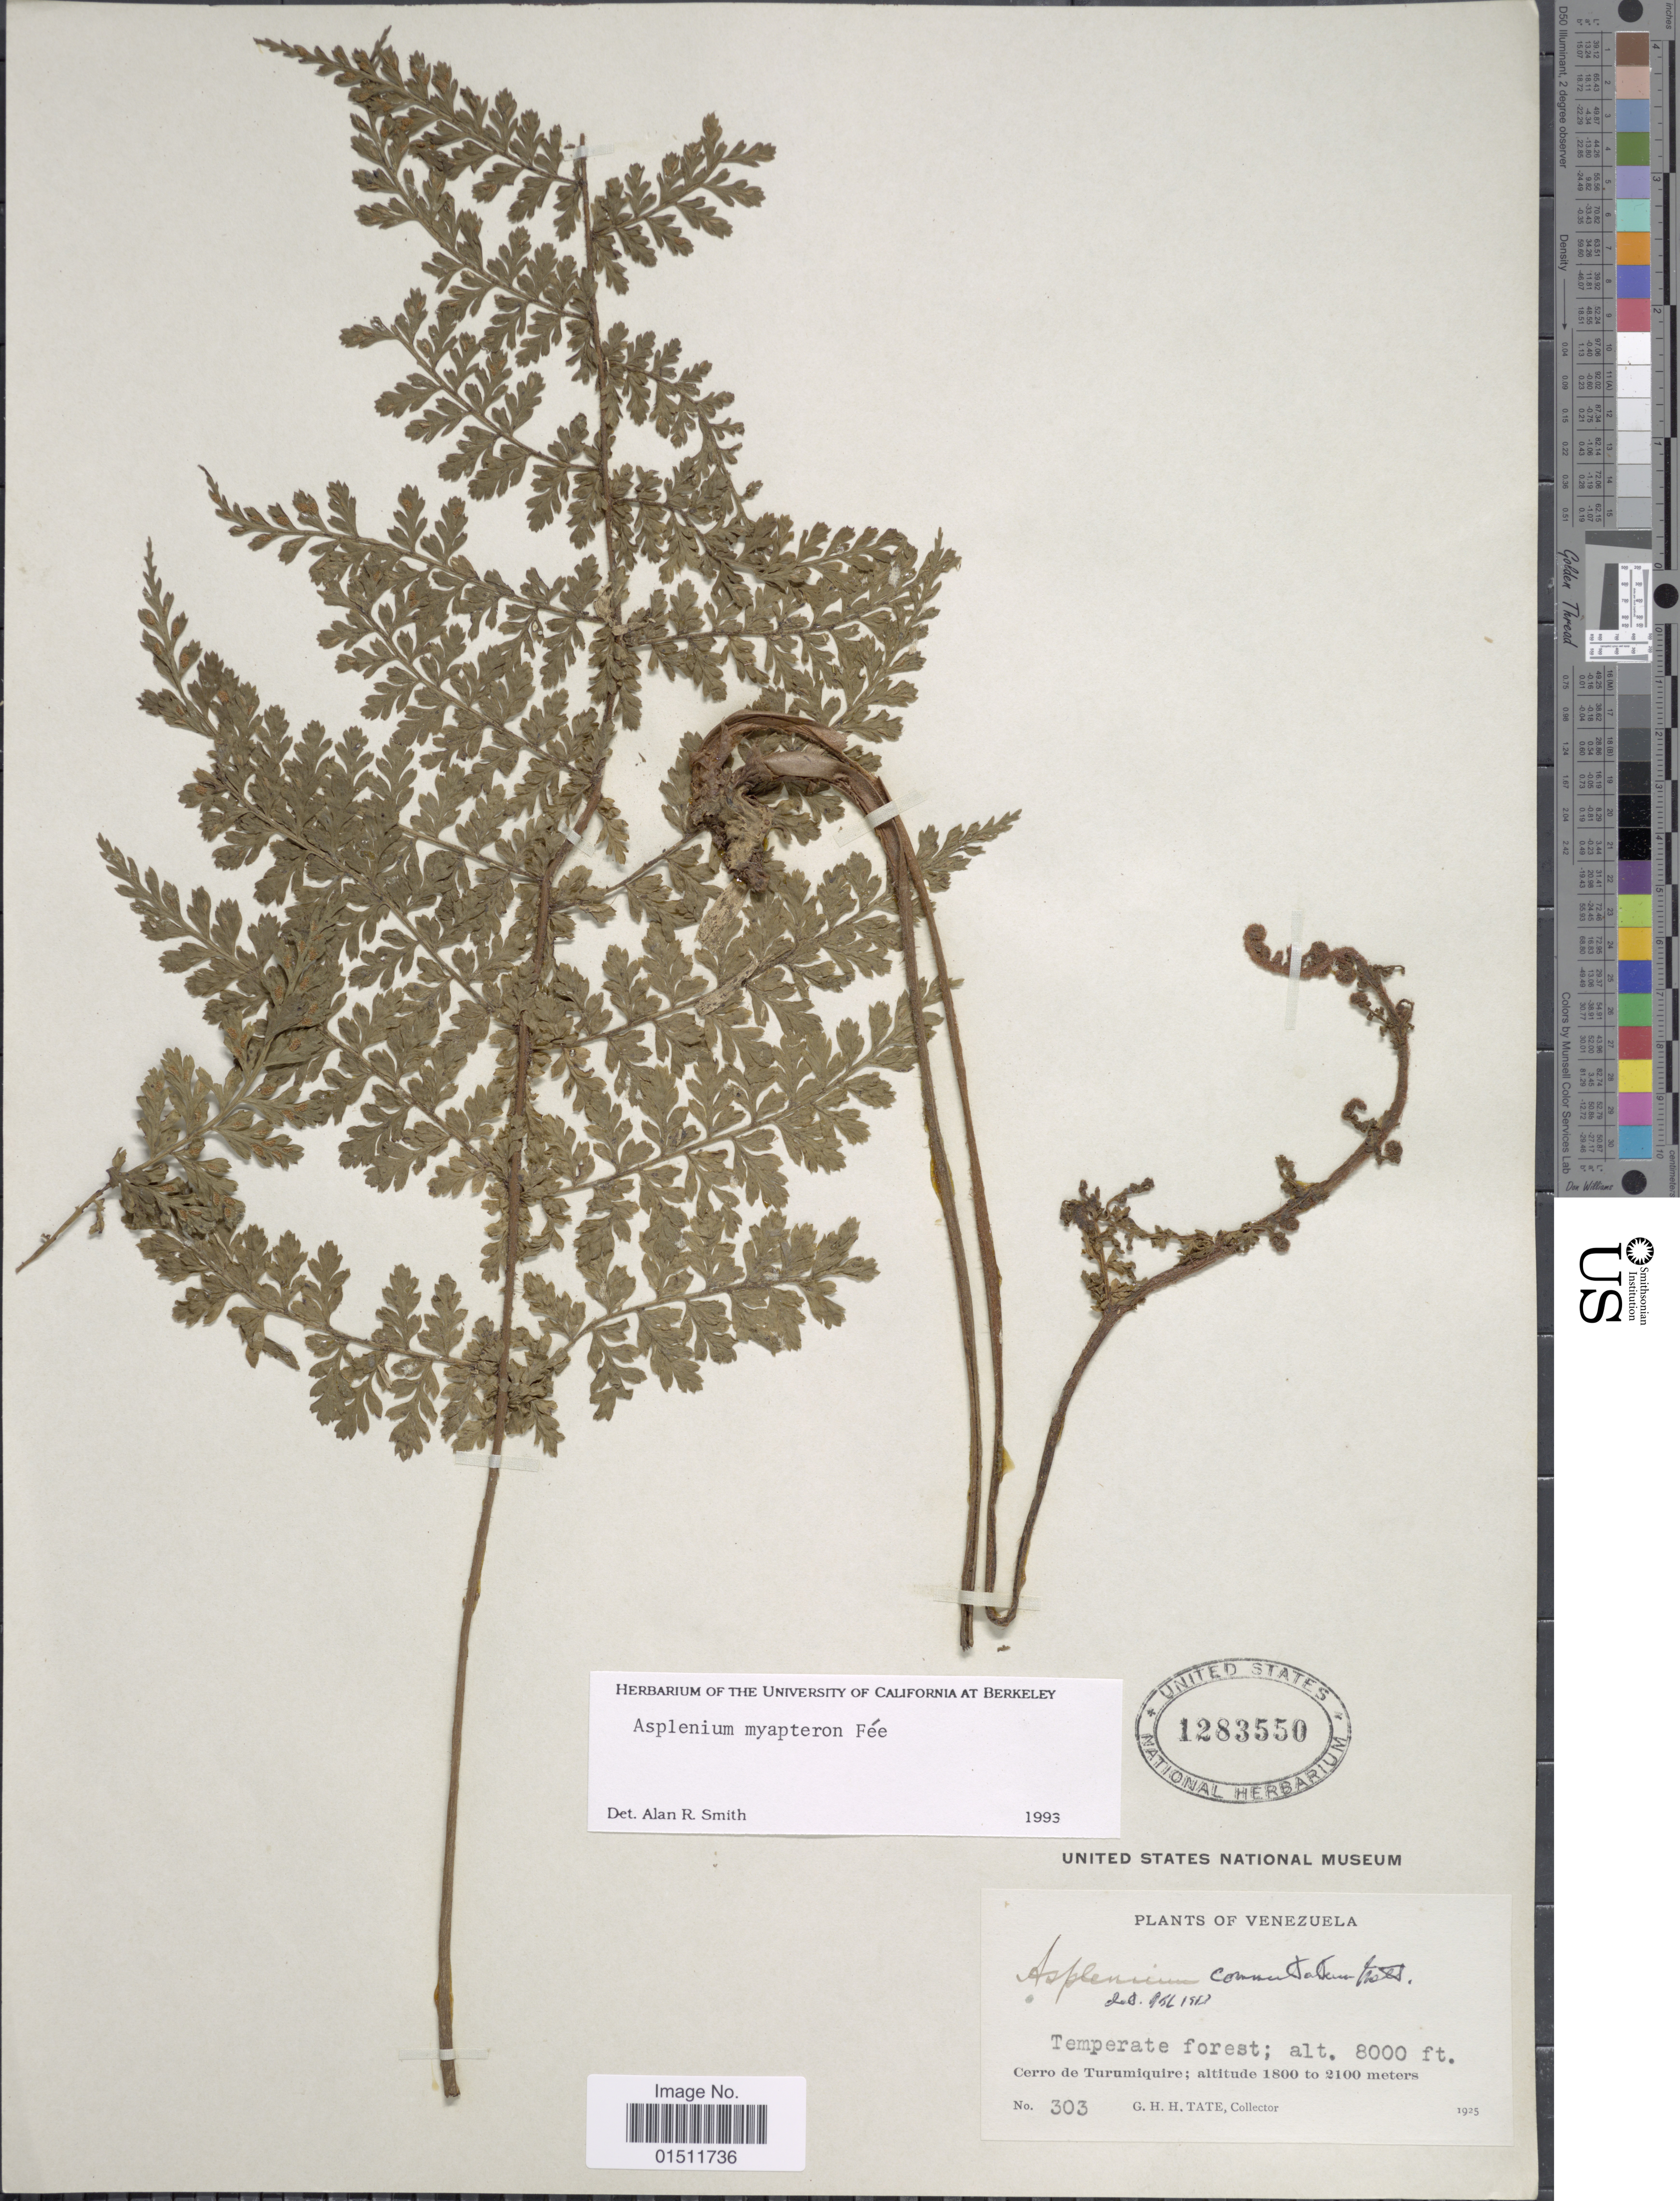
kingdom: Plantae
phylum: Tracheophyta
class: Polypodiopsida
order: Polypodiales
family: Aspleniaceae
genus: Asplenium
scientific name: Asplenium myapteron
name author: Fée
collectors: G. H. H.Tate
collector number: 303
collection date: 1925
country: Venezuela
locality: Cerro de Turumiquire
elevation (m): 1800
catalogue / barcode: US 1283550